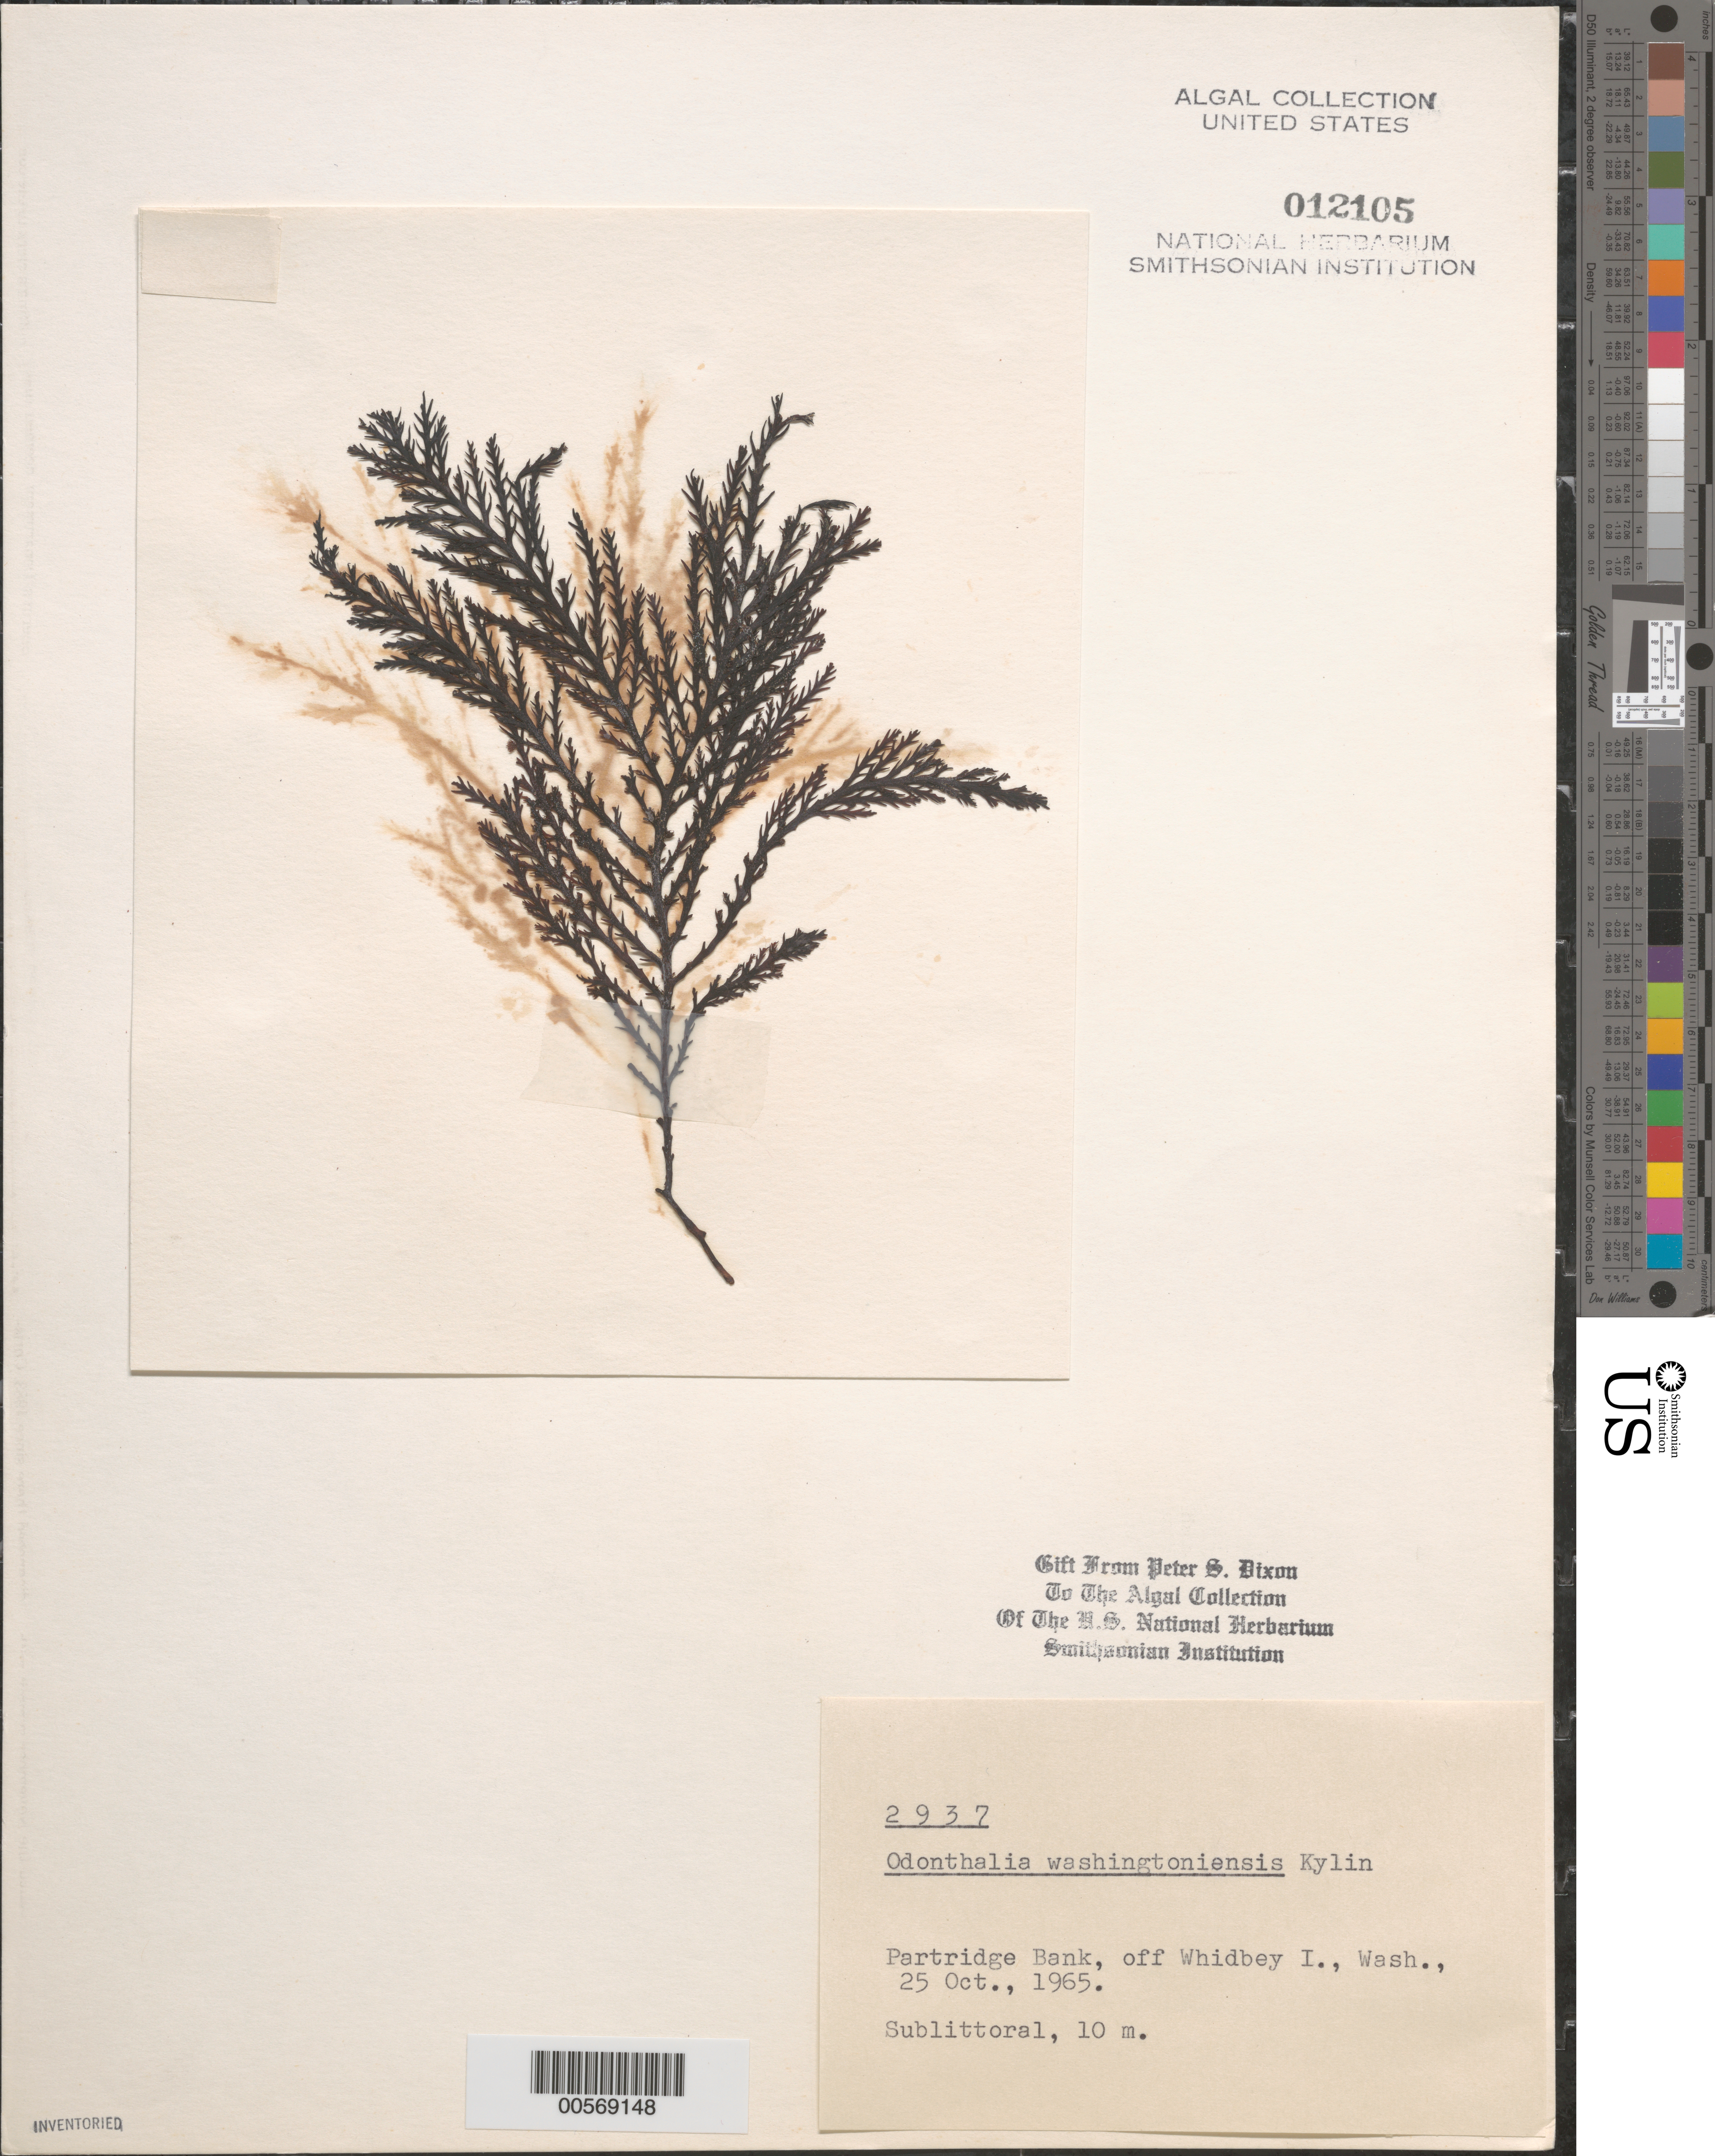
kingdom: Plantae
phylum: Rhodophyta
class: Florideophyceae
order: Ceramiales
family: Rhodomelaceae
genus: Odonthalia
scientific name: Odonthalia washingtoniensis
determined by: Dixon, P. S.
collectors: P. S. Dixon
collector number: PSD 2937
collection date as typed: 25 Oct 1965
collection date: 1965-10-25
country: United States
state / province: Washington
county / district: Island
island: Whidbey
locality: Partridge Bank, off Whidbey Island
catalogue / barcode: US 12105